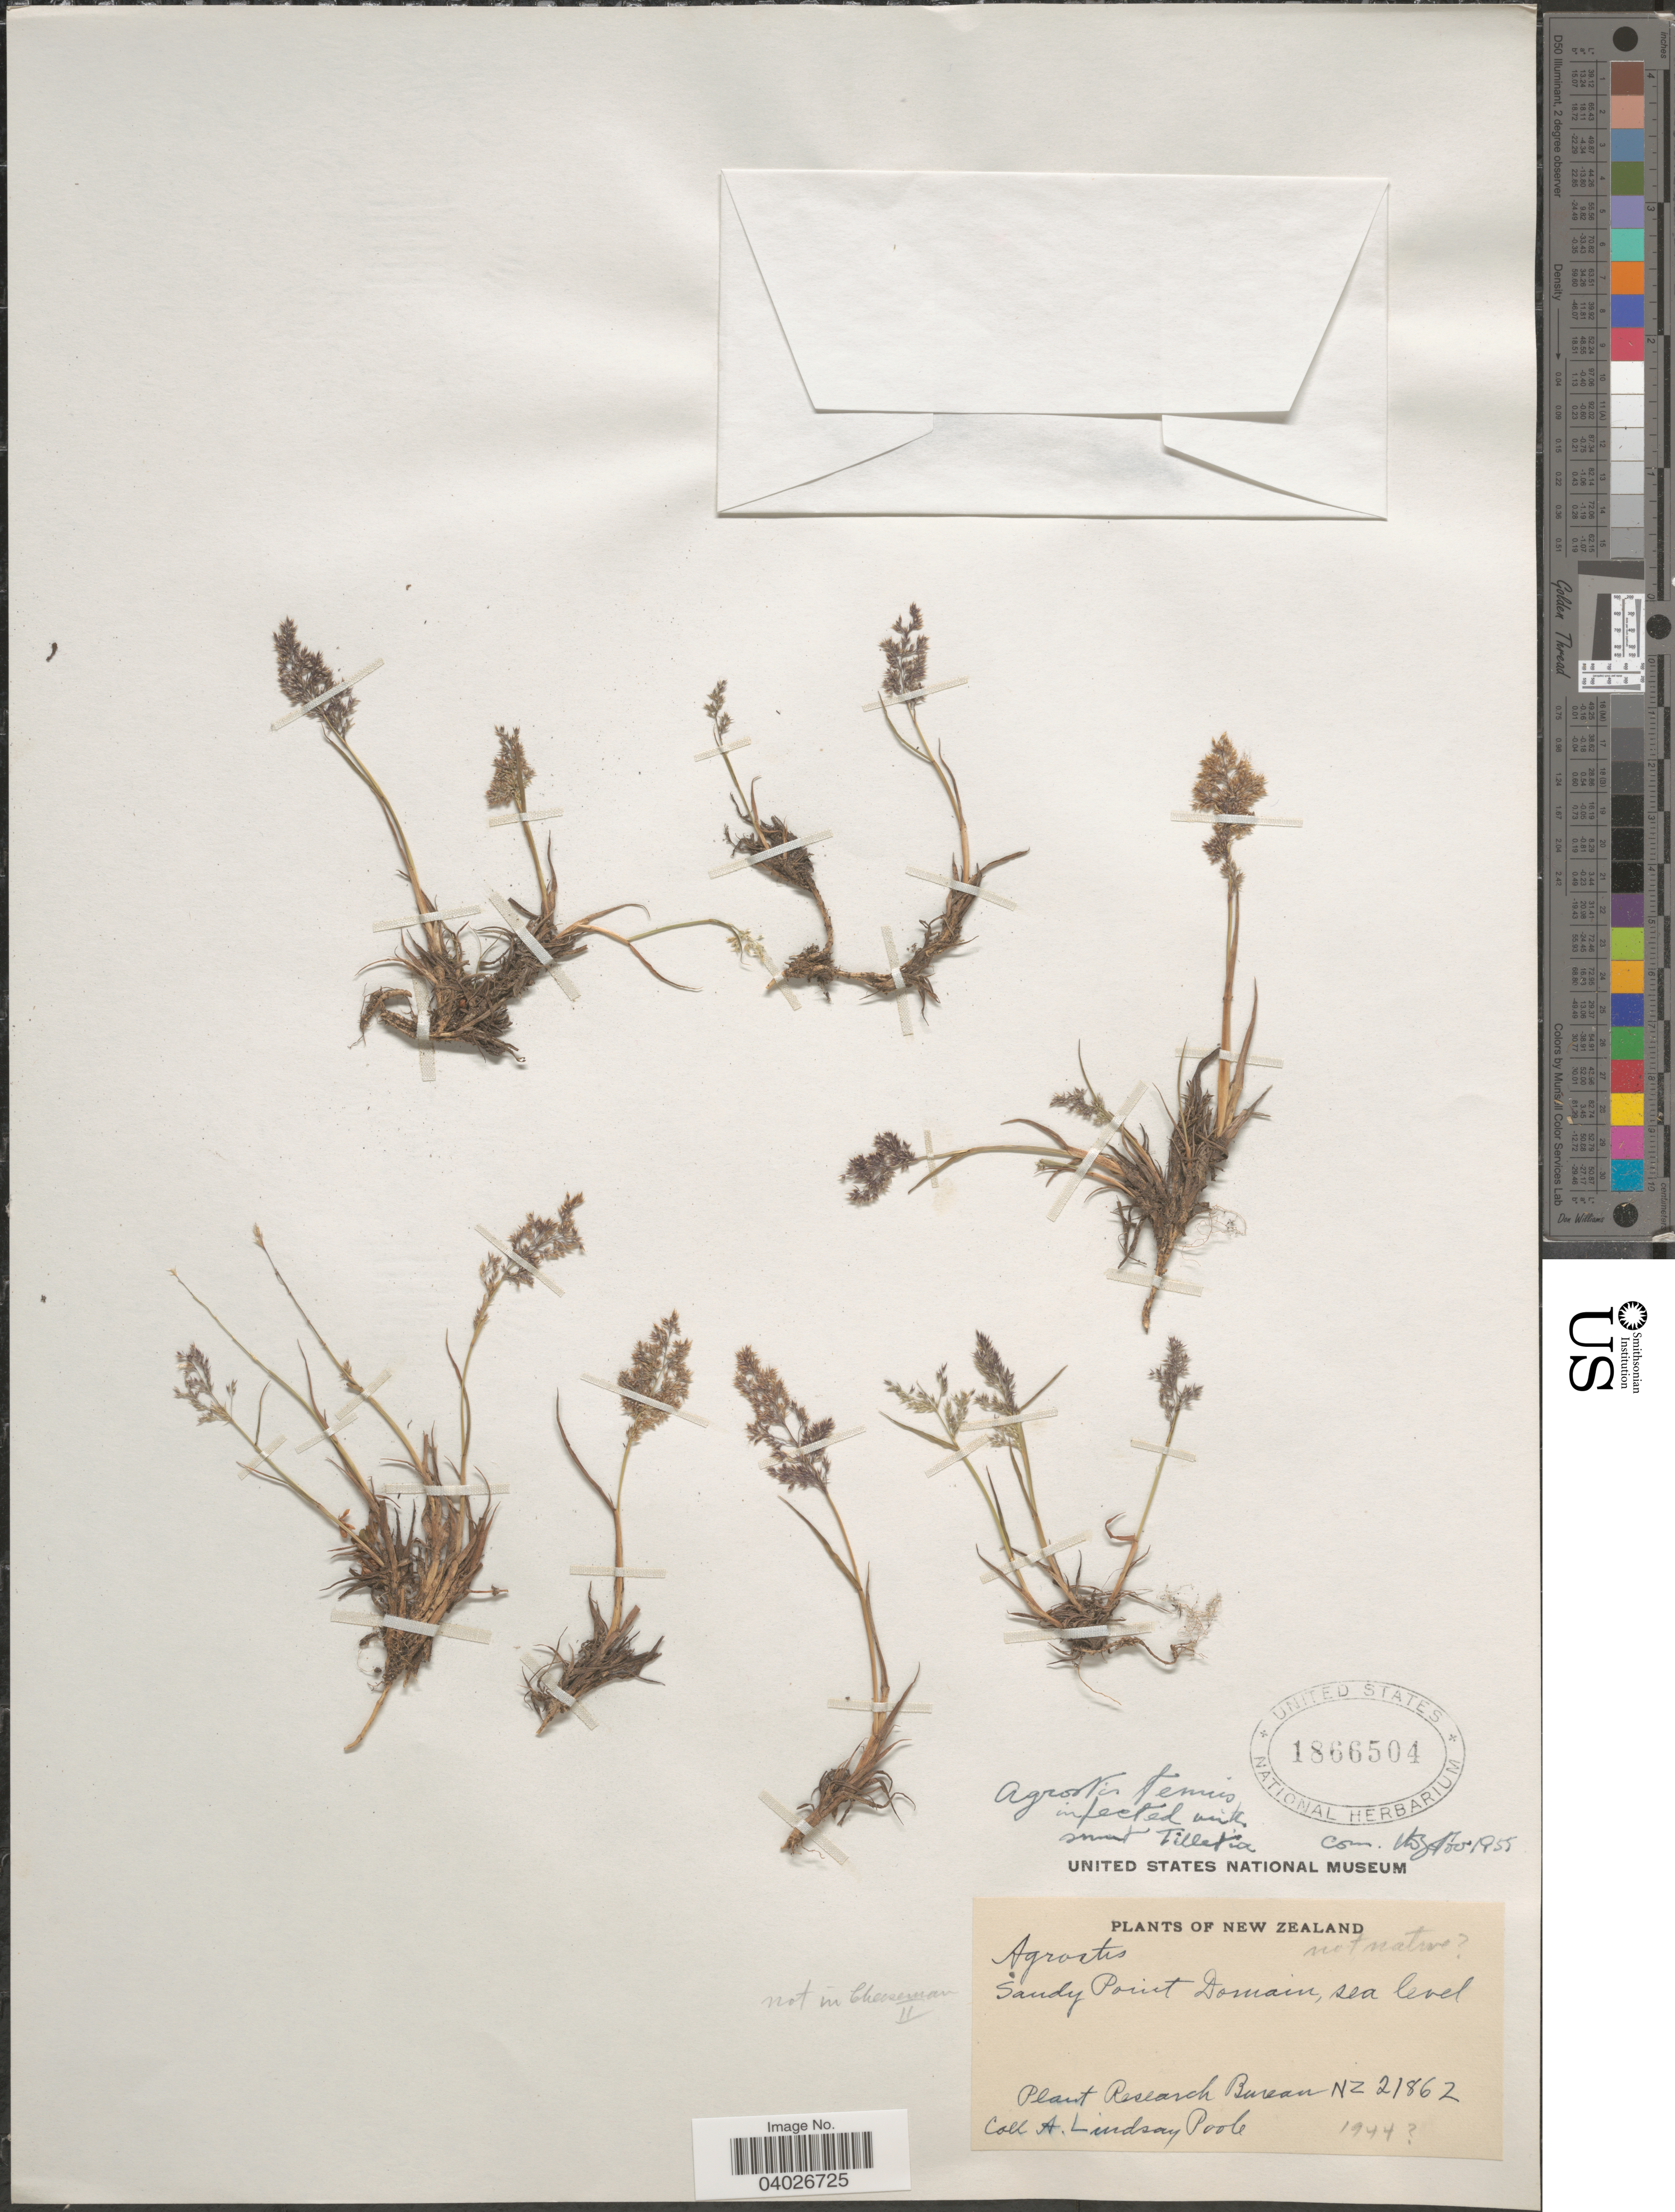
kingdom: Plantae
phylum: Tracheophyta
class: Liliopsida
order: Poales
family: Poaceae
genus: Agrostis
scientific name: Agrostis sp.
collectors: A. L. Poole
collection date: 1944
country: New Zealand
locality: Sandy Point Domain. Plant Research Bureau NZ21862. [unsure placement]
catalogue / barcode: US 1866504